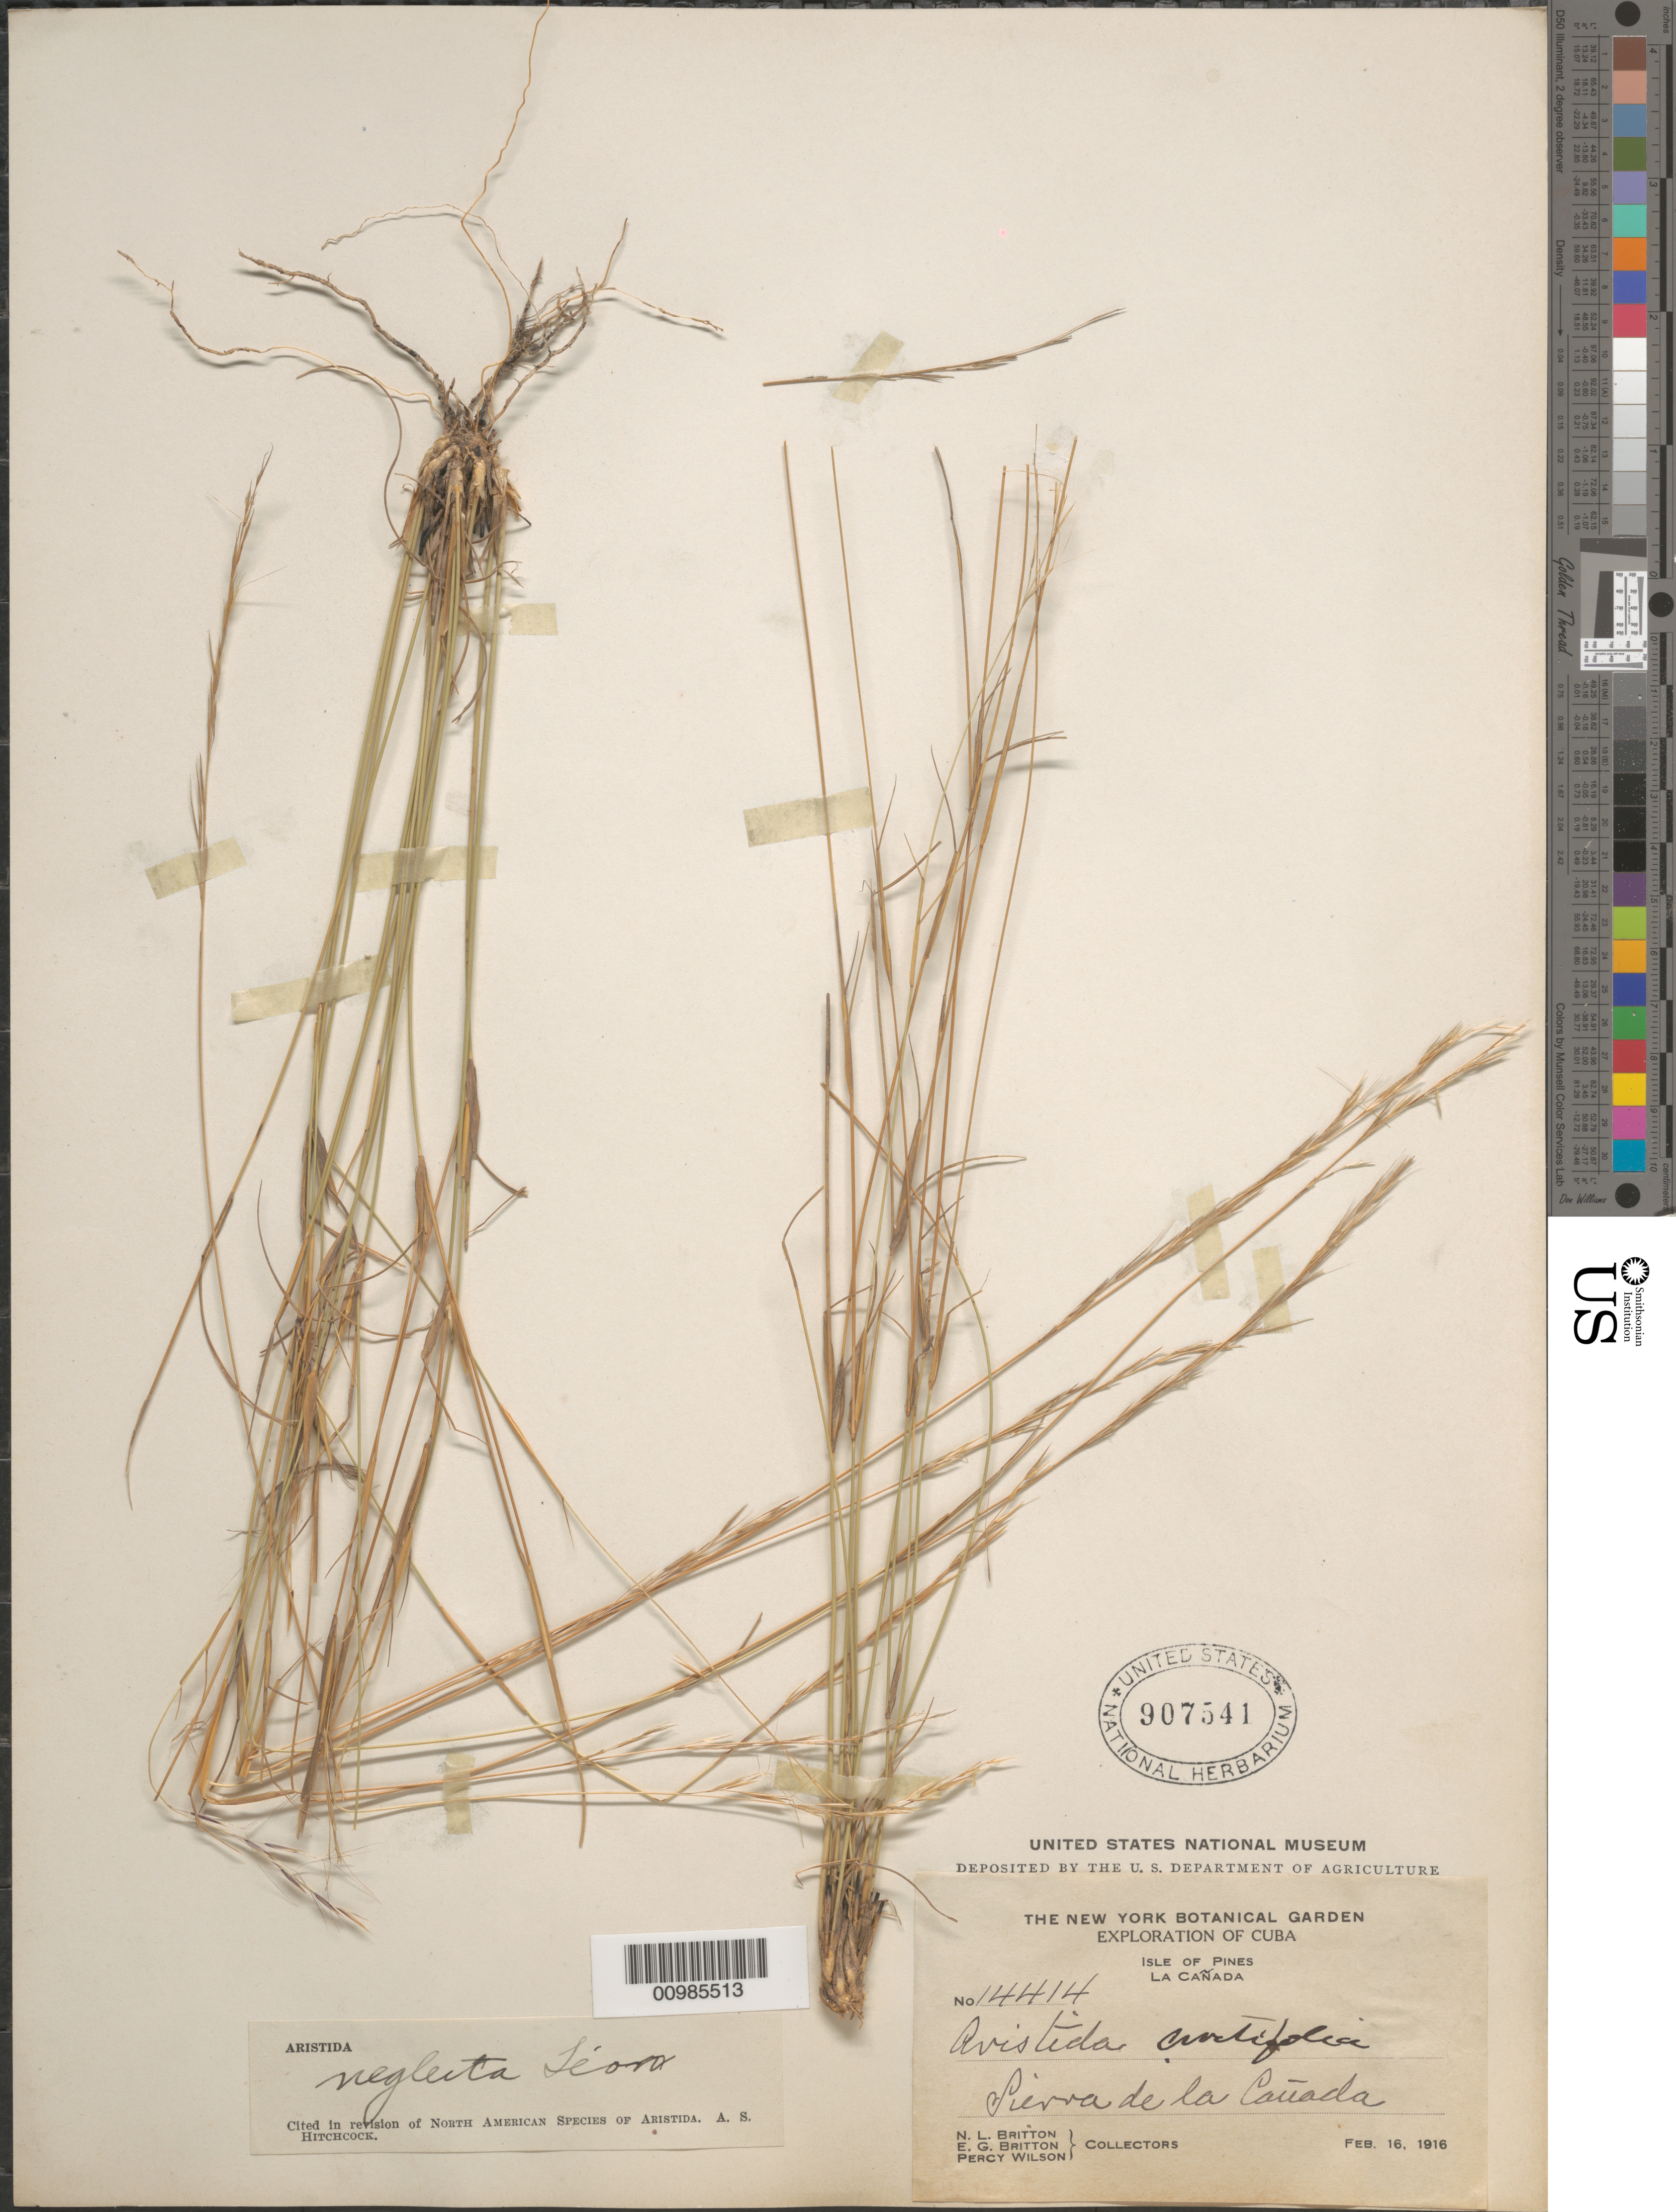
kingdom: Plantae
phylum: Tracheophyta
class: Liliopsida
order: Poales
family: Poaceae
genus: Aristida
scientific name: Aristida neglecta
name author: León ex Hitchc.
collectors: N. Britton, E. G. Britton & P. Wilson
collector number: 14414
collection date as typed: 16 Feb 1916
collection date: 1916-02-16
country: Cuba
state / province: Isla de la Juventud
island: Isla de la Juventud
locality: La Canada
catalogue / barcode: US 907541